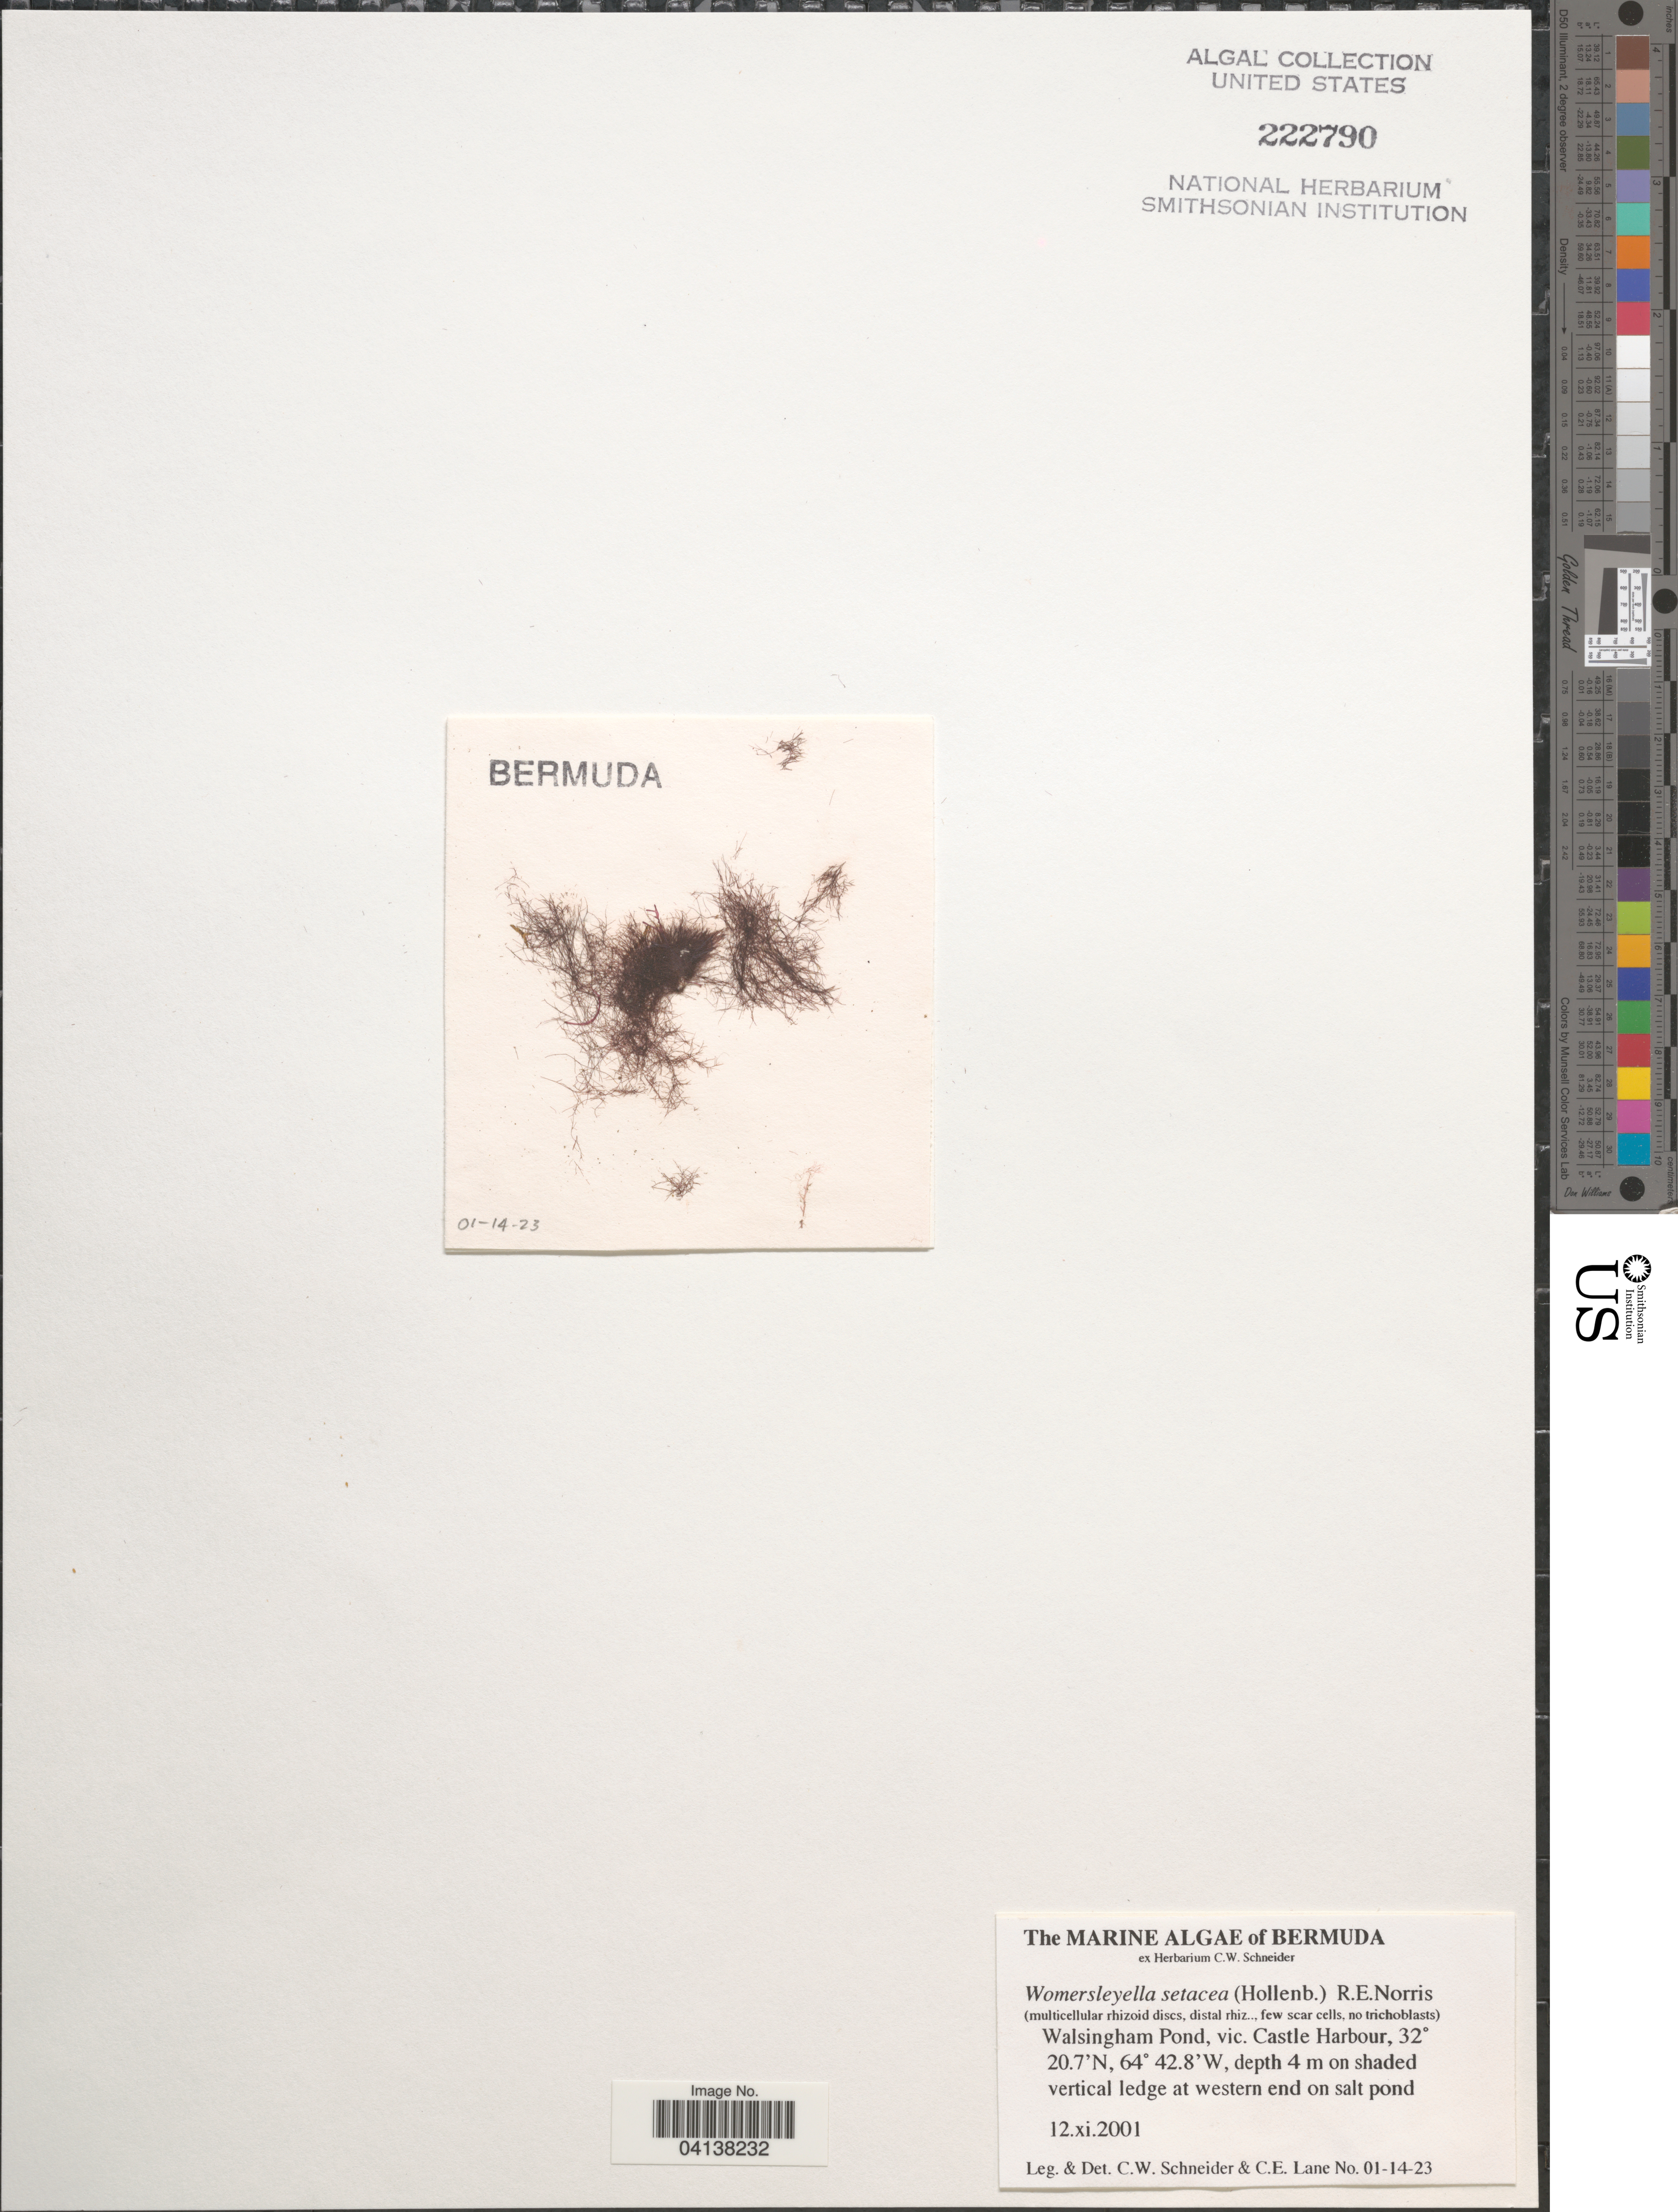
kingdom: Plantae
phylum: Rhodophyta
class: Florideophyceae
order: Ceramiales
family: Rhodomelaceae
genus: Womersleyella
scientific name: Womersleyella setacea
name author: (Hollenb.) R.E. Norris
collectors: C. W.Schneider & C. E. Lane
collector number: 01-14-23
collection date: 2001-11-12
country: Bermuda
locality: Walsingham Pond, vic. Castle Harbour. On shaded vertical ledge at western end on salt pond.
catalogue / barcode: US 222790